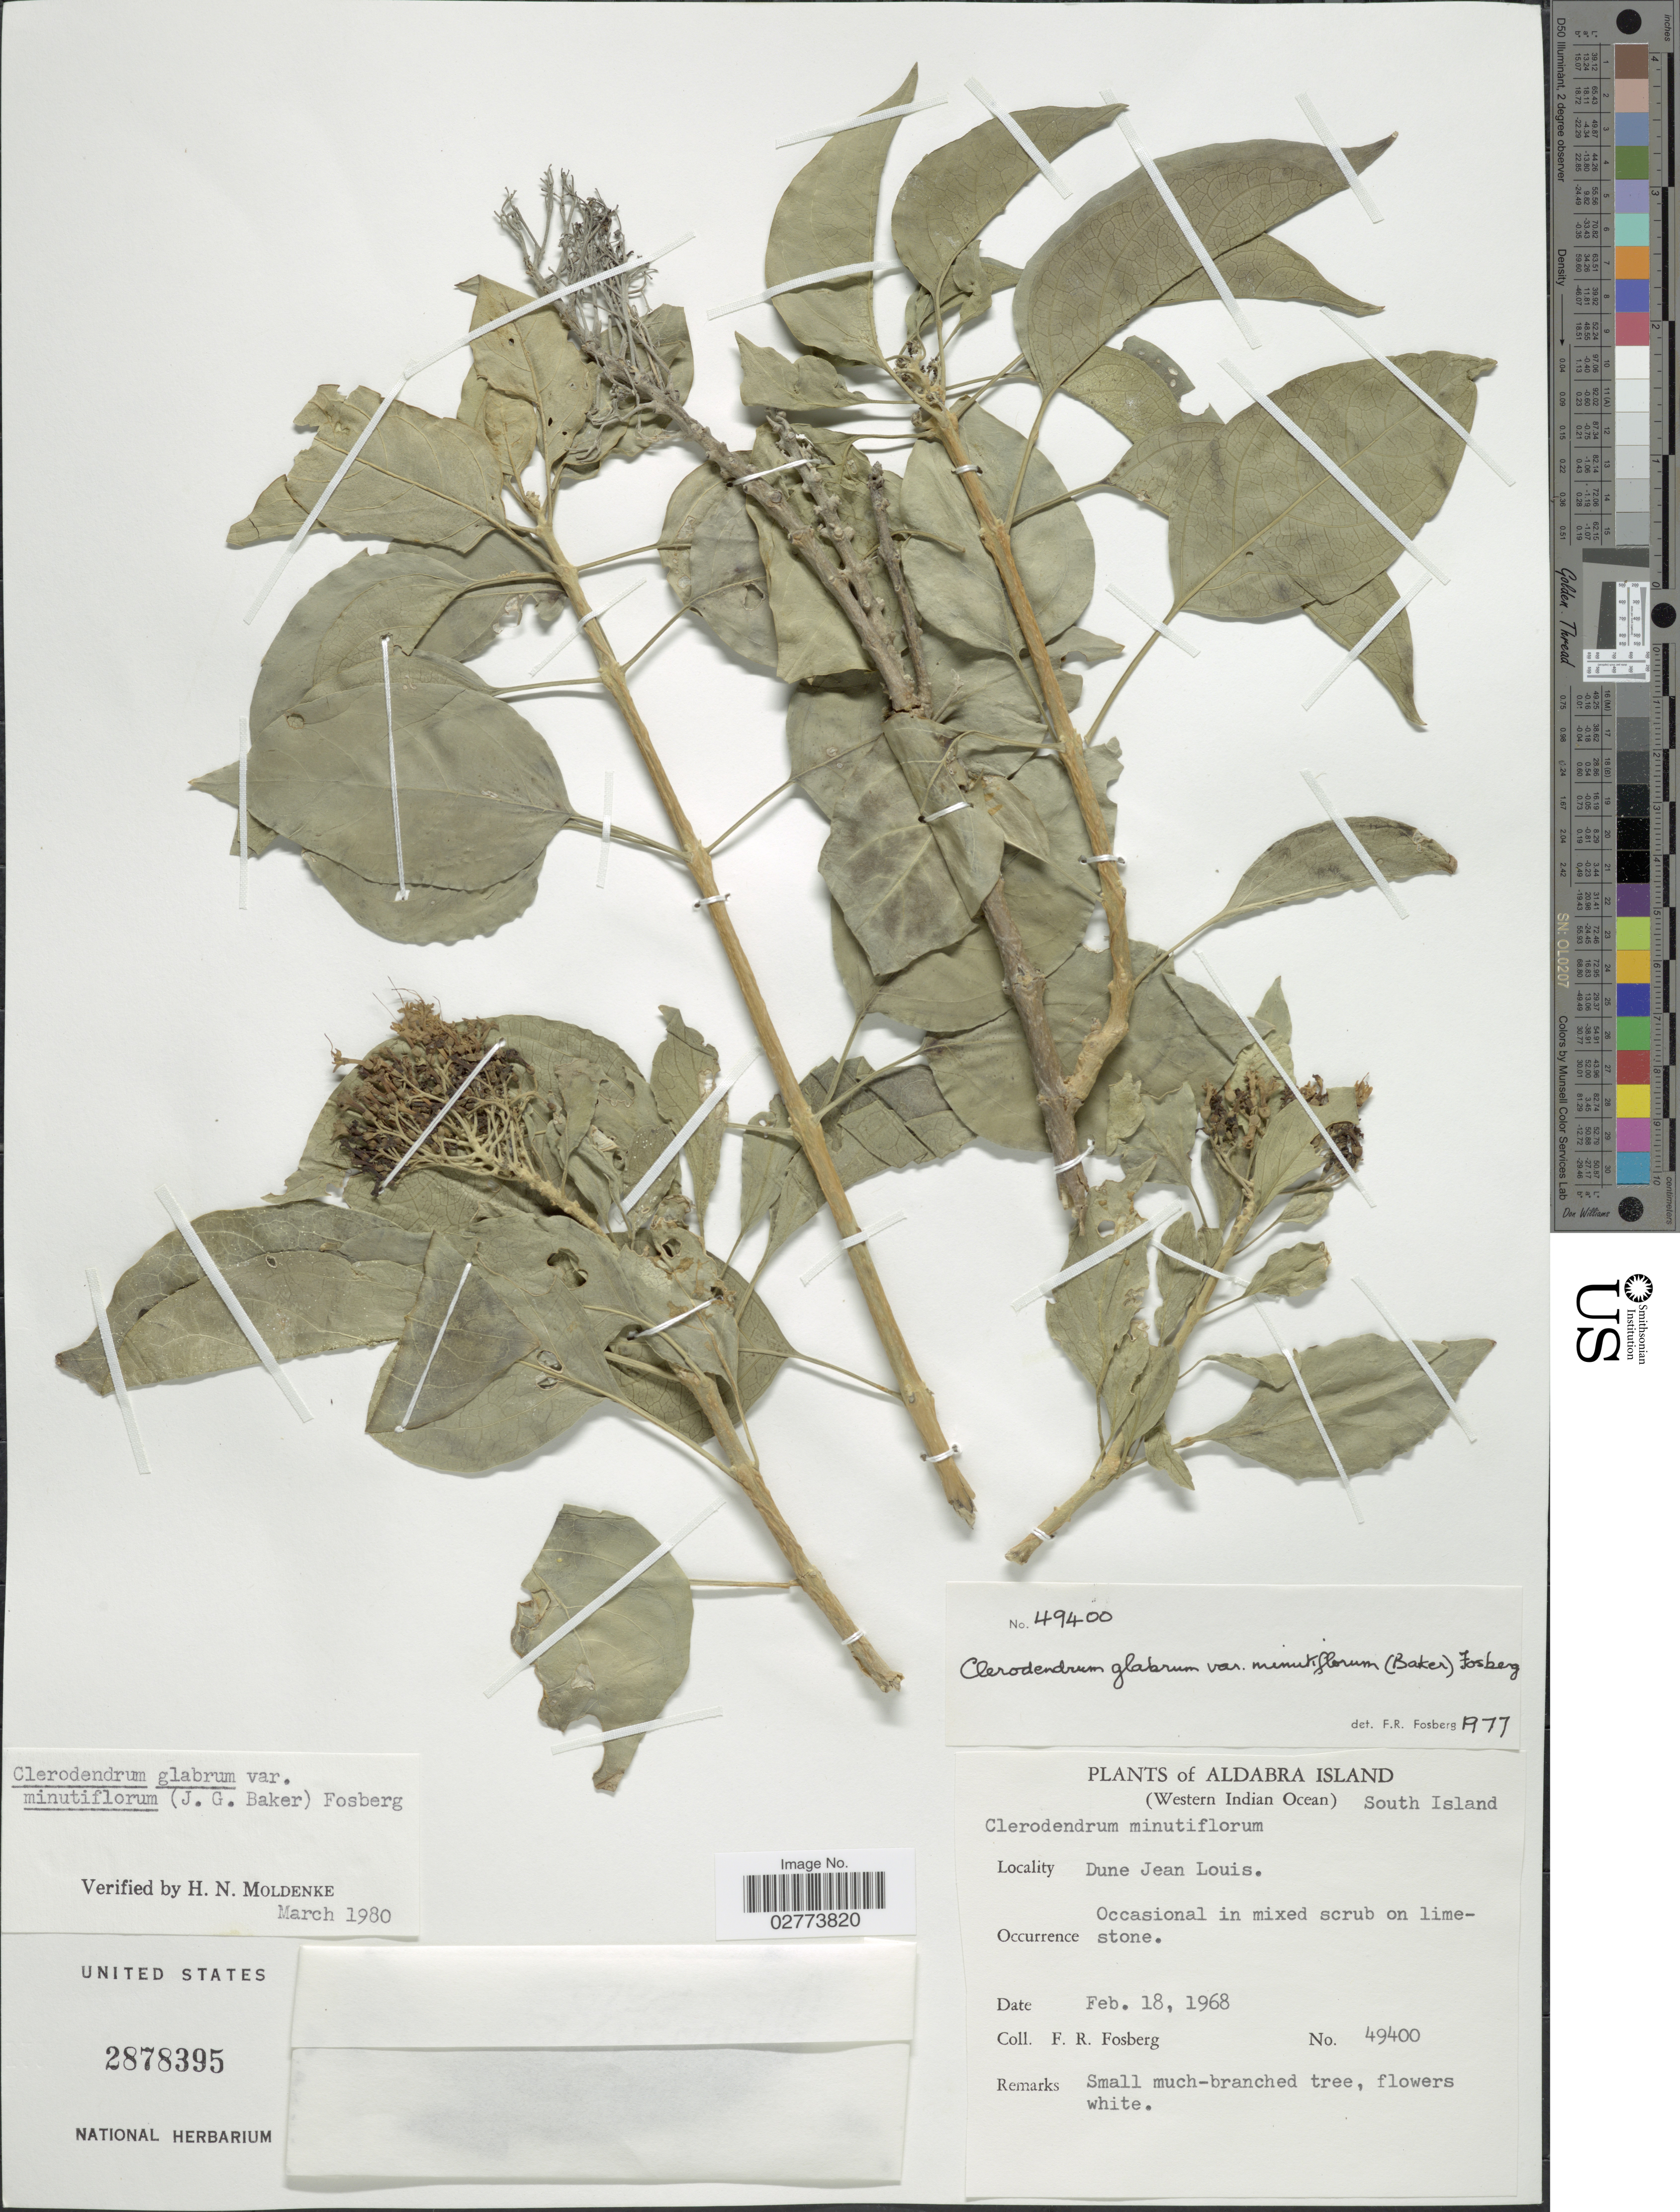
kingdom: Plantae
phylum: Tracheophyta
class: Magnoliopsida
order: Lamiales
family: Lamiaceae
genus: Clerodendrum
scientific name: Clerodendrum glabrum var. minutiflorum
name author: (Baker) Fosberg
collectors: F. R. Fosberg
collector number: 49400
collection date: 1968-02-18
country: Seychelles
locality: Aldabra Island (Western Indian Ocean) South Island, Dune Jean Louis.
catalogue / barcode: US 2878395